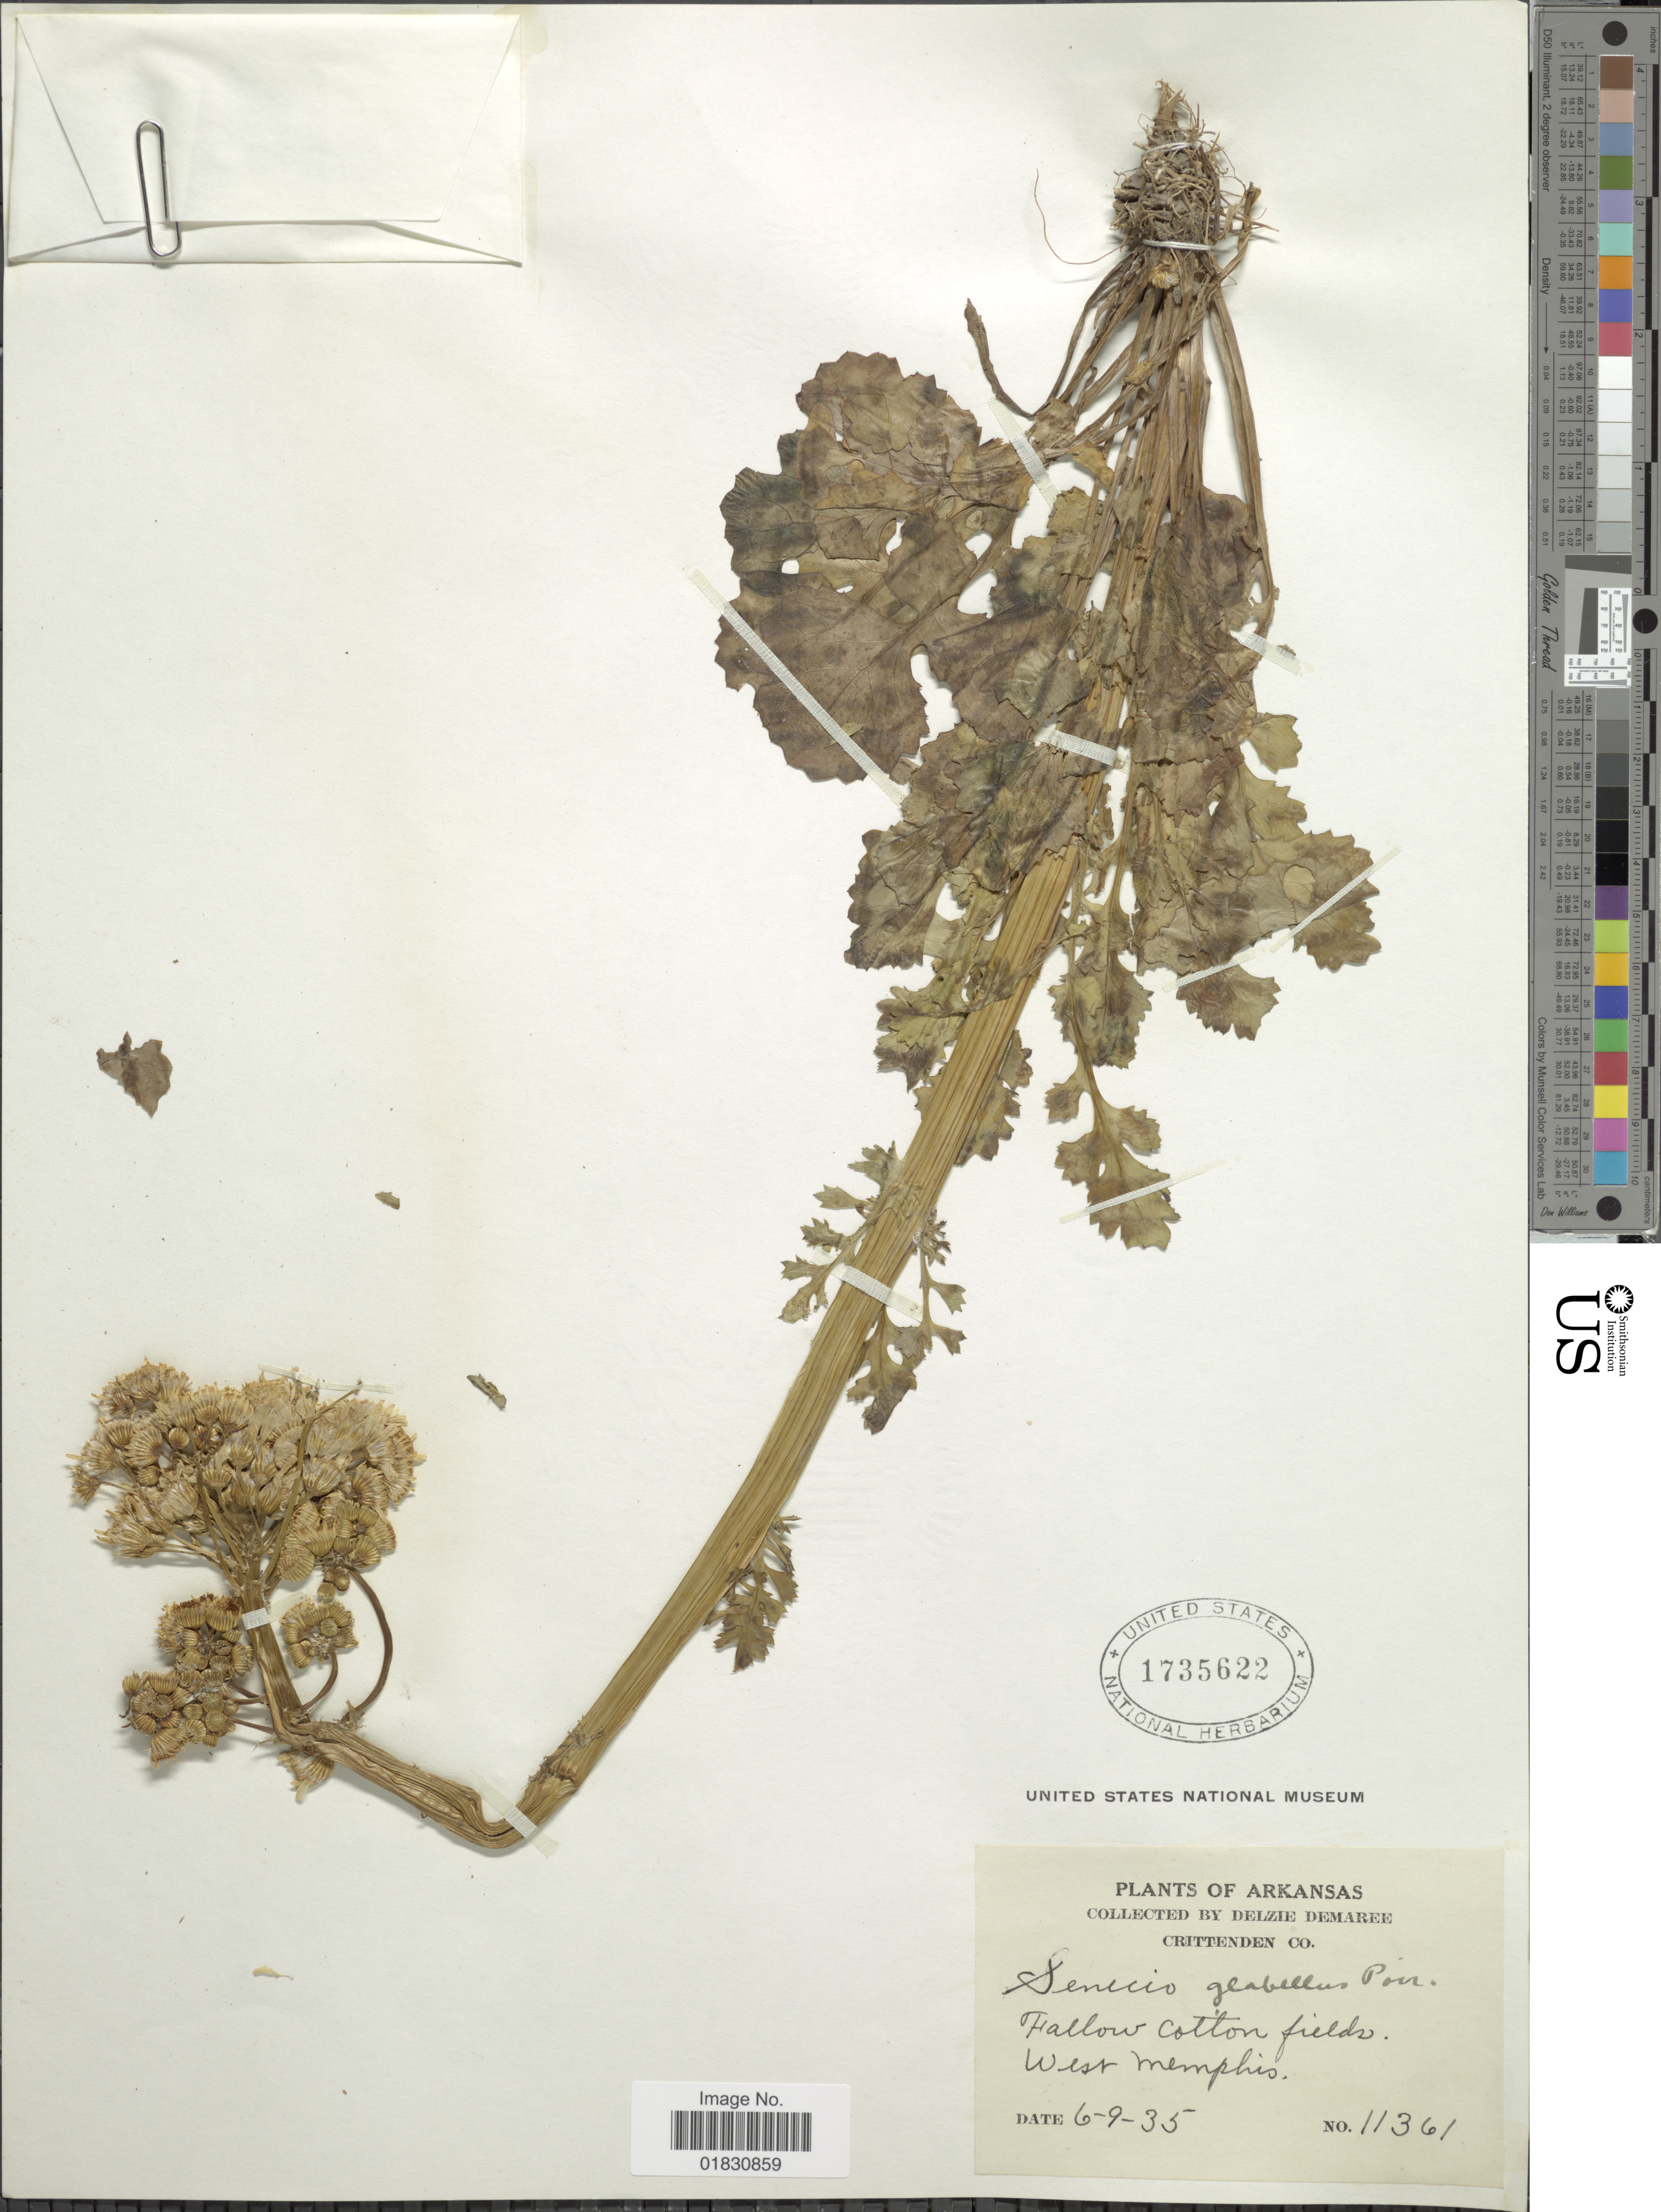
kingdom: Plantae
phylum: Tracheophyta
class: Magnoliopsida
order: Asterales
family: Asteraceae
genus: Packera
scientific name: Packera glabella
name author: (Poir.) C. Jeffrey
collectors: D. Demaree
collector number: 11361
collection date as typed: Transcribed d/m/y: 9/6/35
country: United States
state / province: Arkansas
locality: Crittenden Co., Fallow Cotton Fields, West Memphis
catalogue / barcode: US 1735622